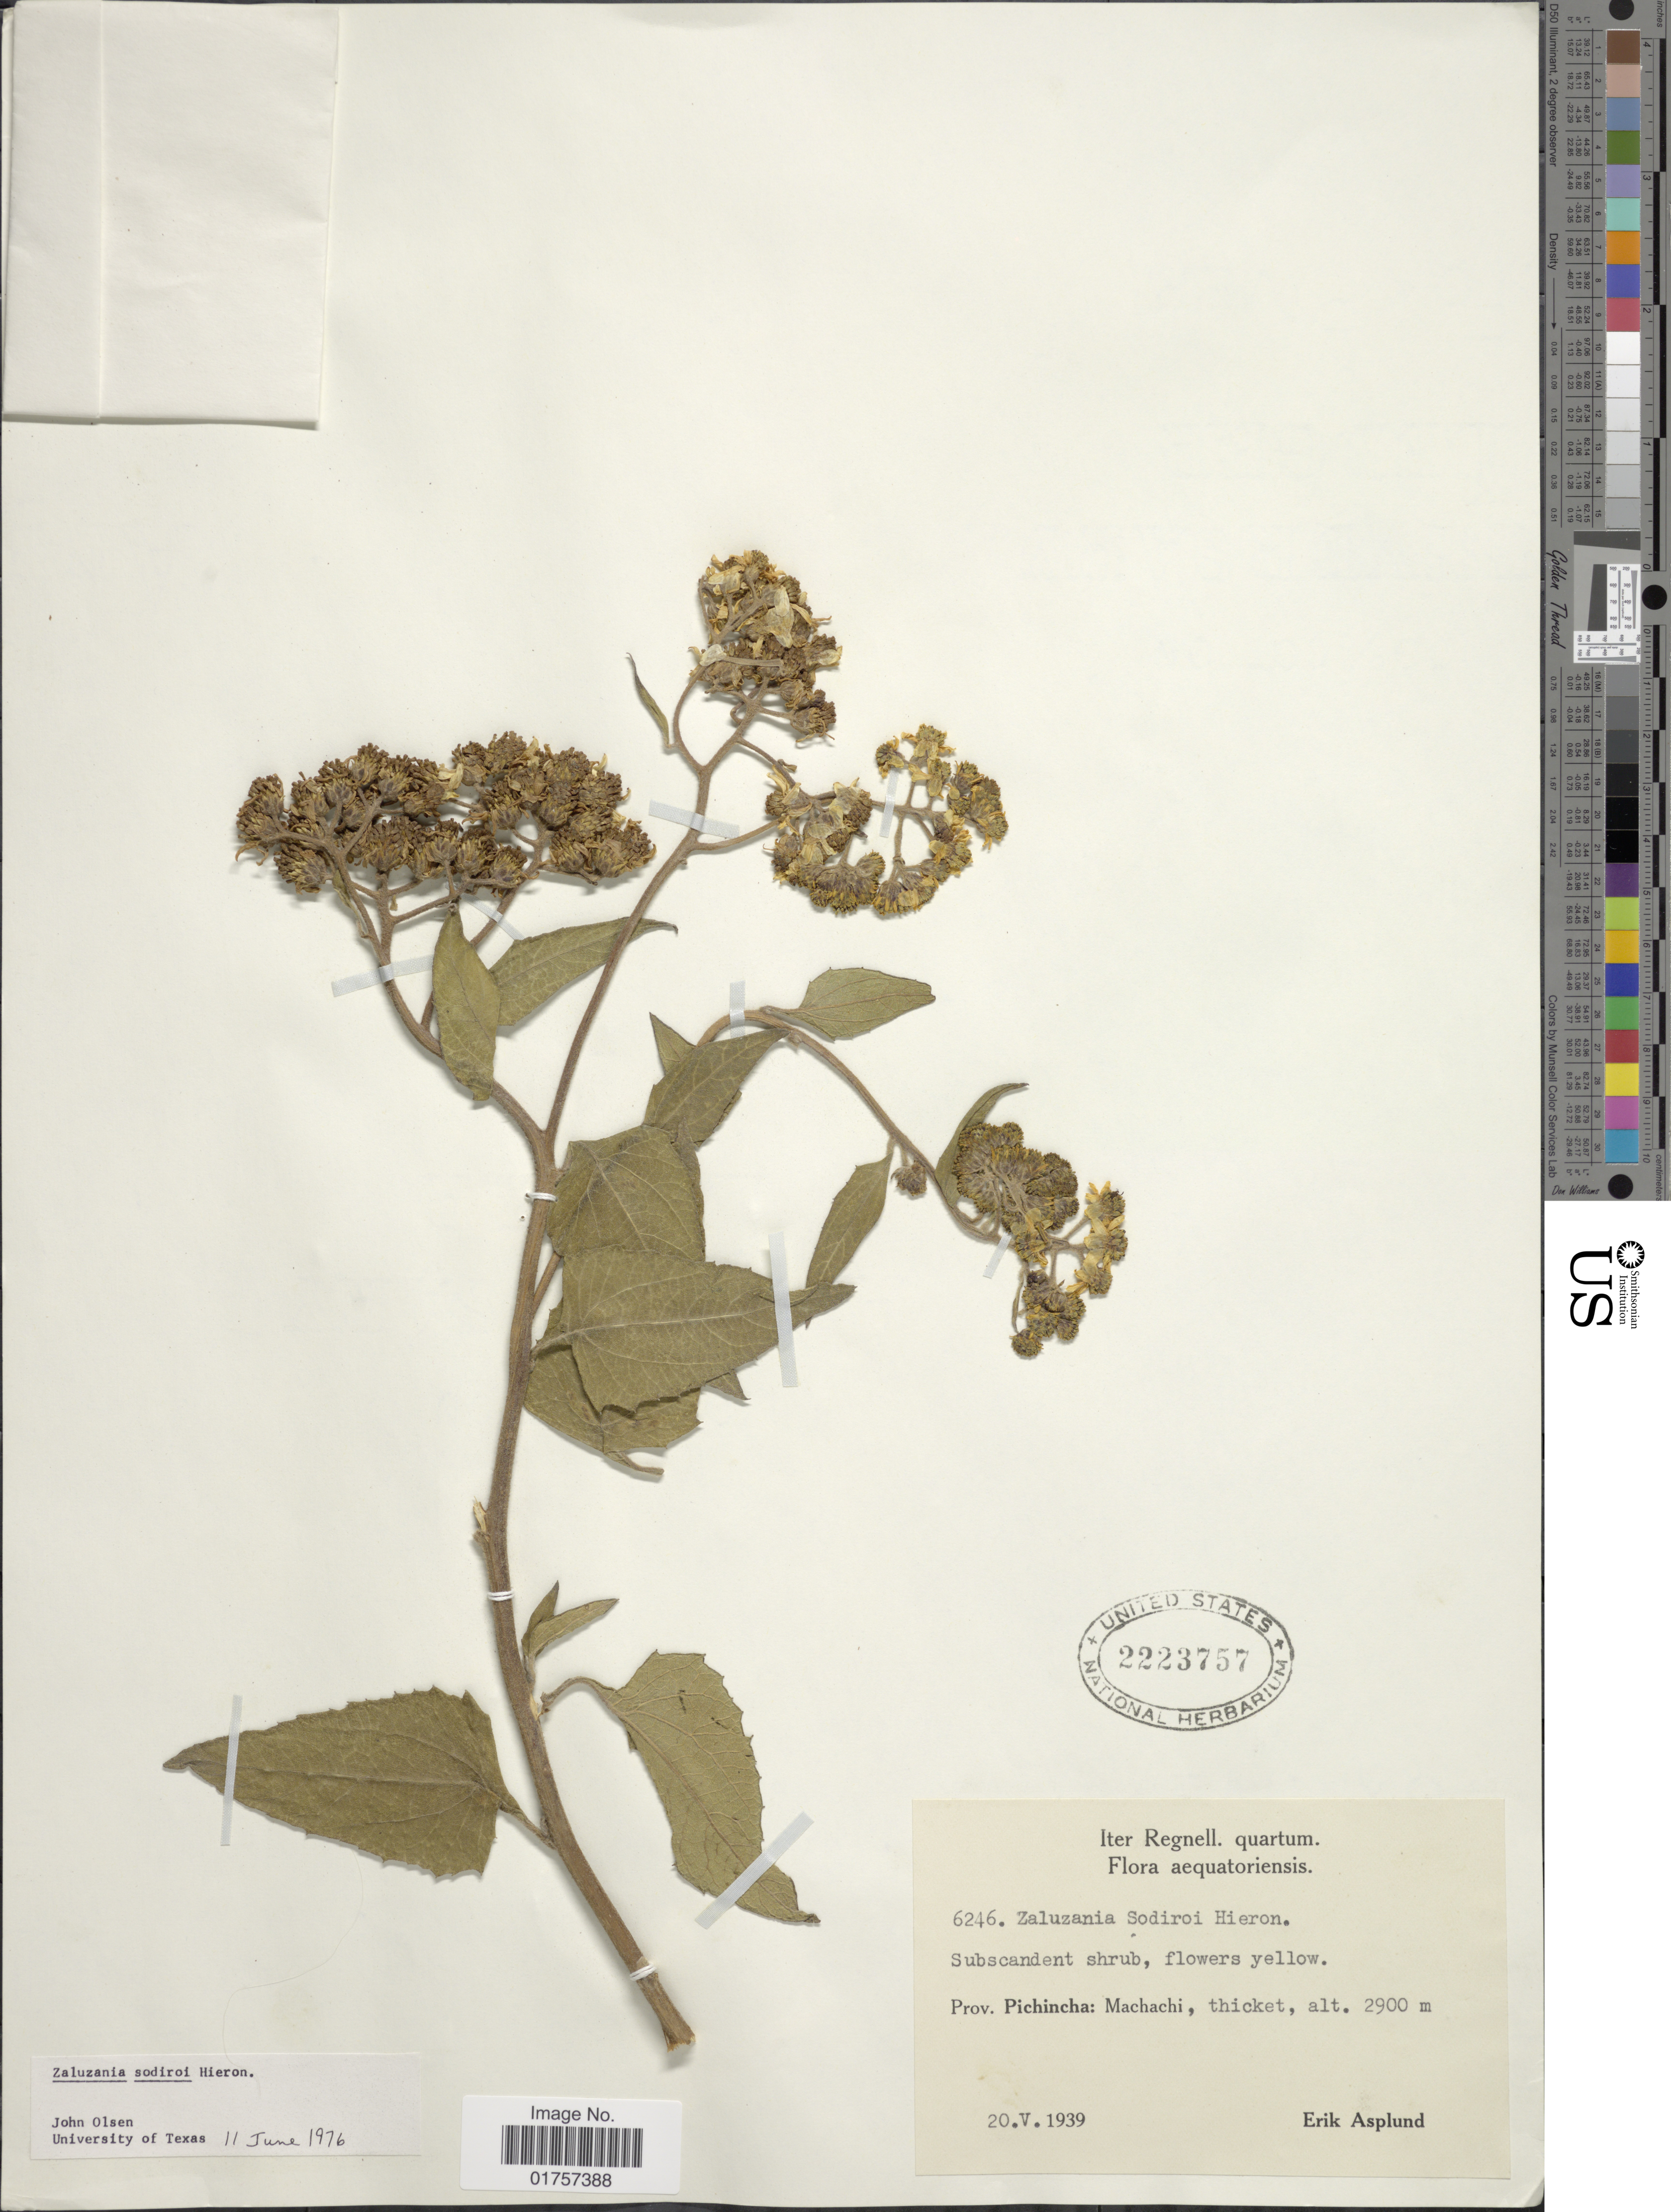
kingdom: Plantae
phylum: Tracheophyta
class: Magnoliopsida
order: Asterales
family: Asteraceae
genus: Kingianthus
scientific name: Kingianthus sodiroi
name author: (Hieron.) H. Rob.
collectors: E. Asplund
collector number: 6246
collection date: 1939-05-20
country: Ecuador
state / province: Pichincha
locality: Machachi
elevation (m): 2900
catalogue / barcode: US 2223757